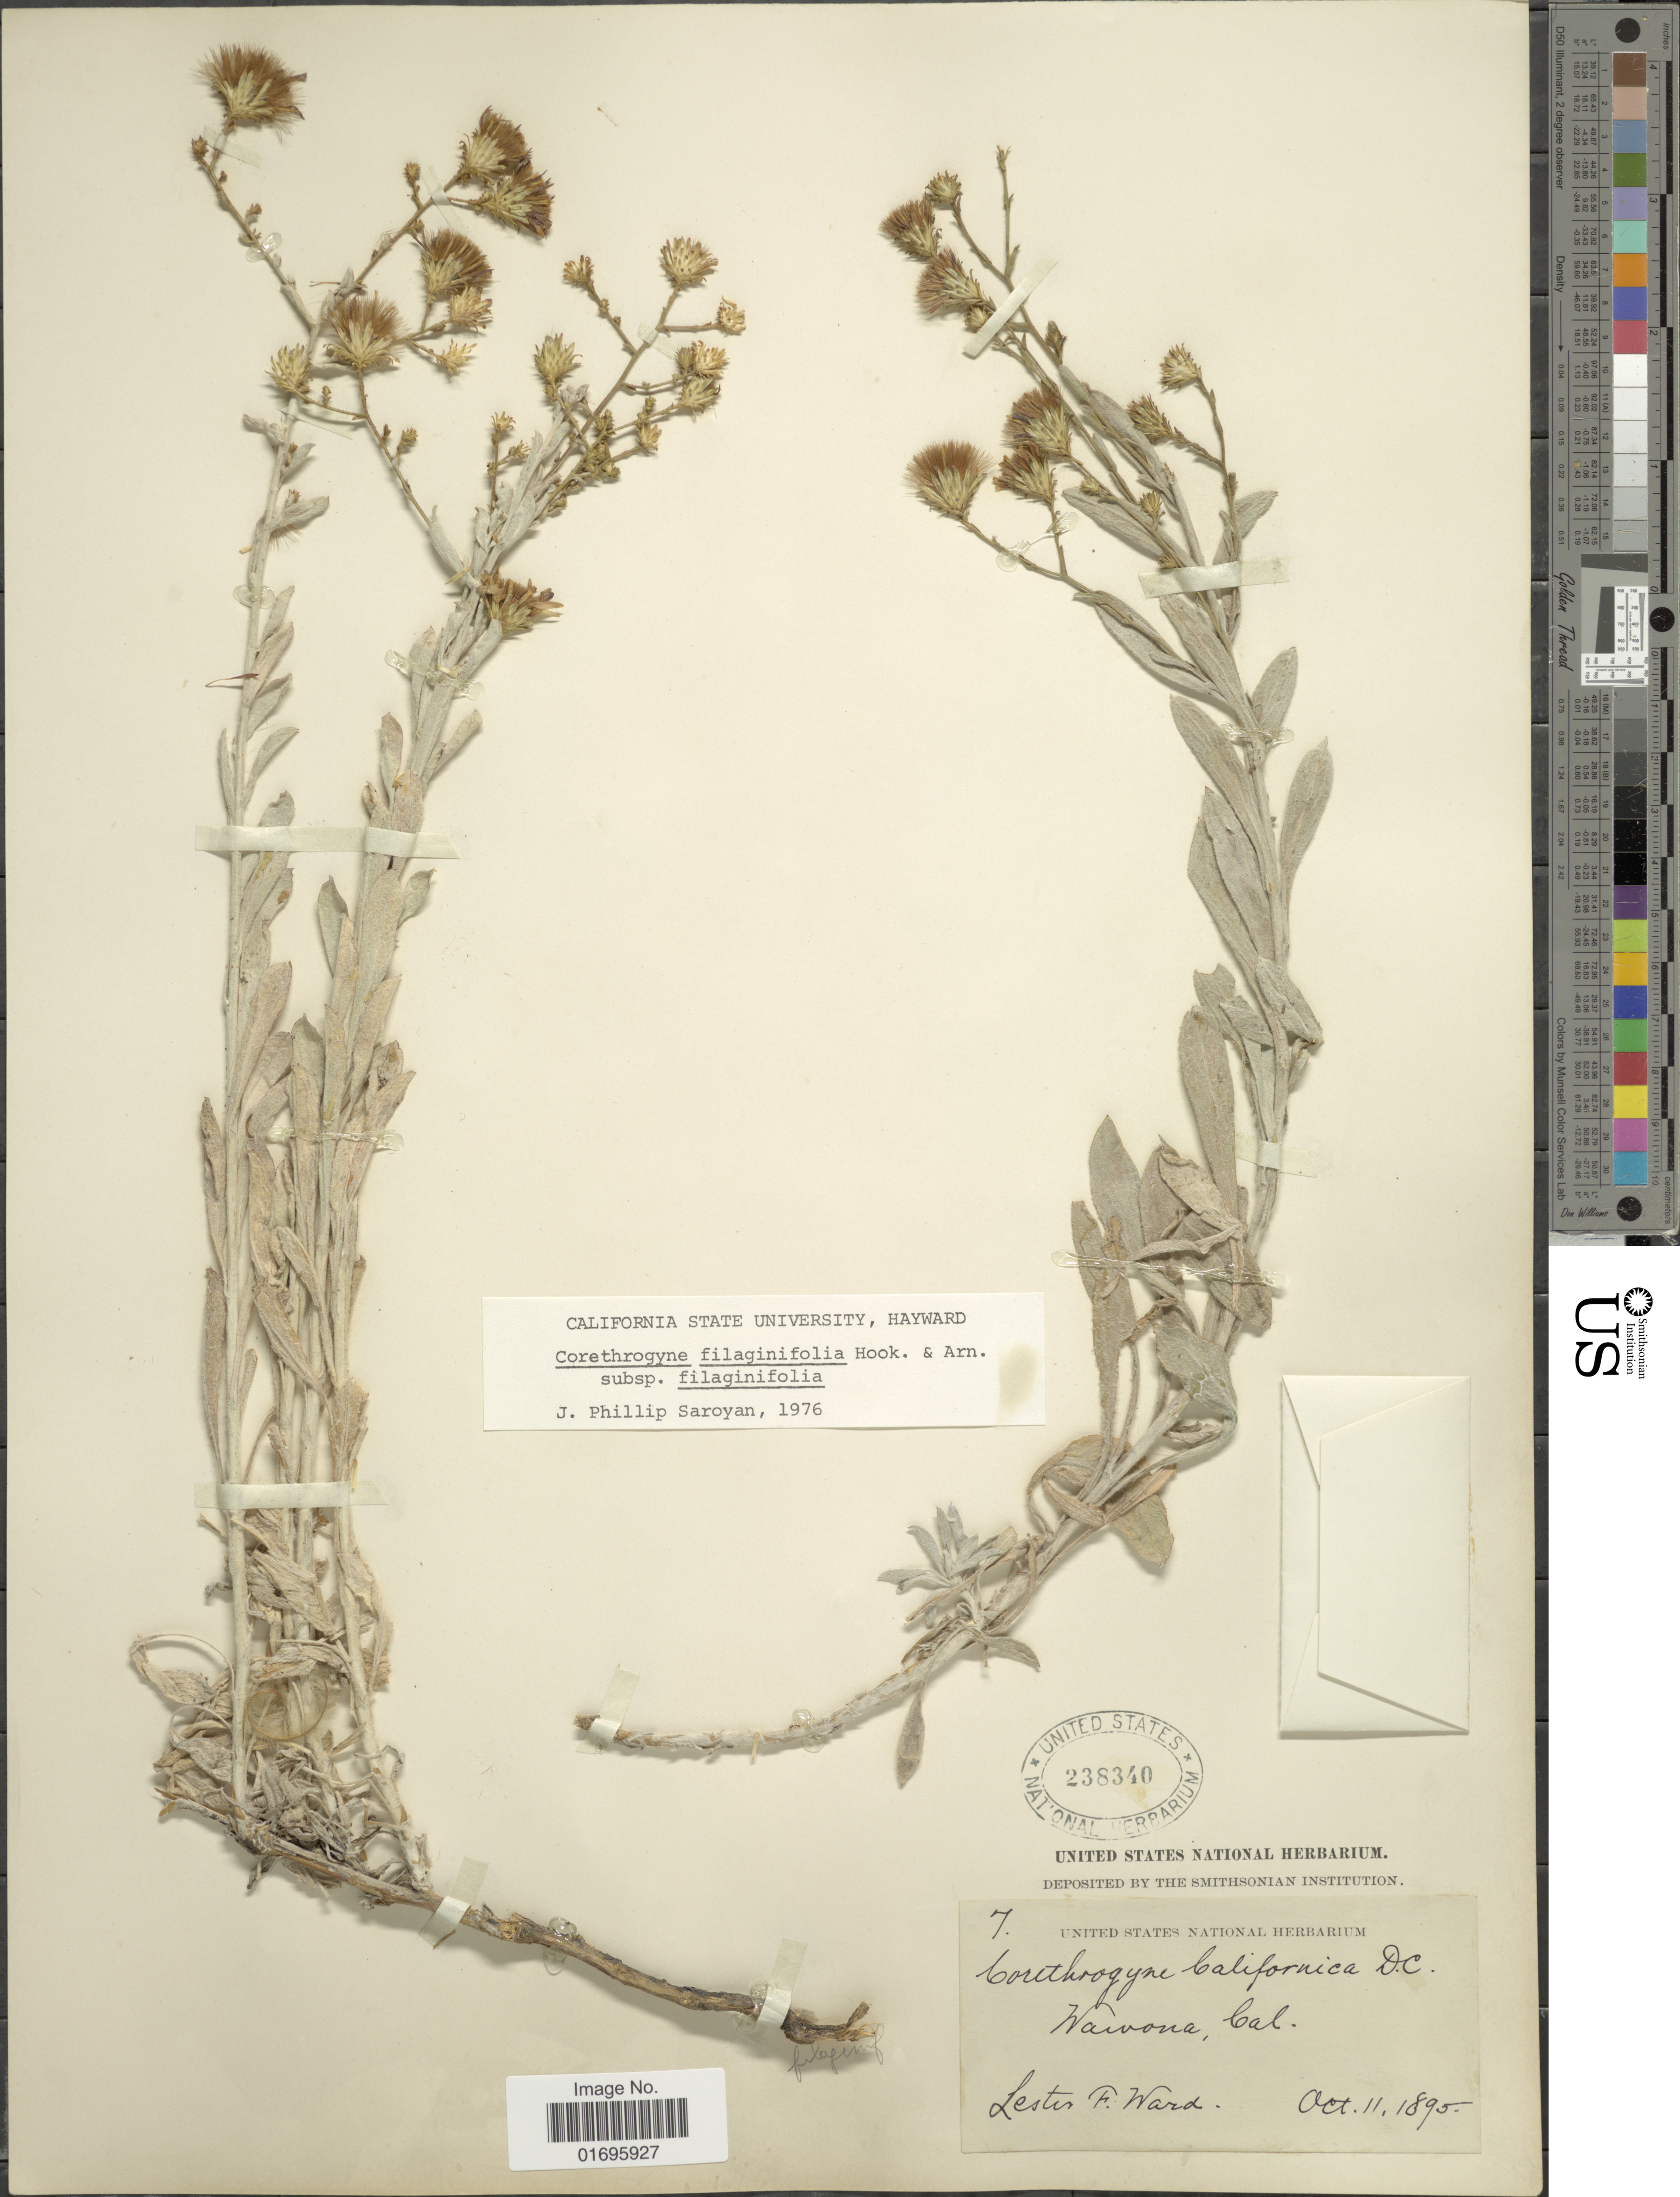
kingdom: Plantae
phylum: Tracheophyta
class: Magnoliopsida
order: Asterales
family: Asteraceae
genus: Corethrogyne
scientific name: Corethrogyne filaginifolia var. filaginifolia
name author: (Hook.) Nutt.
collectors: L. F. Ward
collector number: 7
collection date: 1895-10-11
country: United States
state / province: California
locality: Wawona, Cal.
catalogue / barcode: US 238340